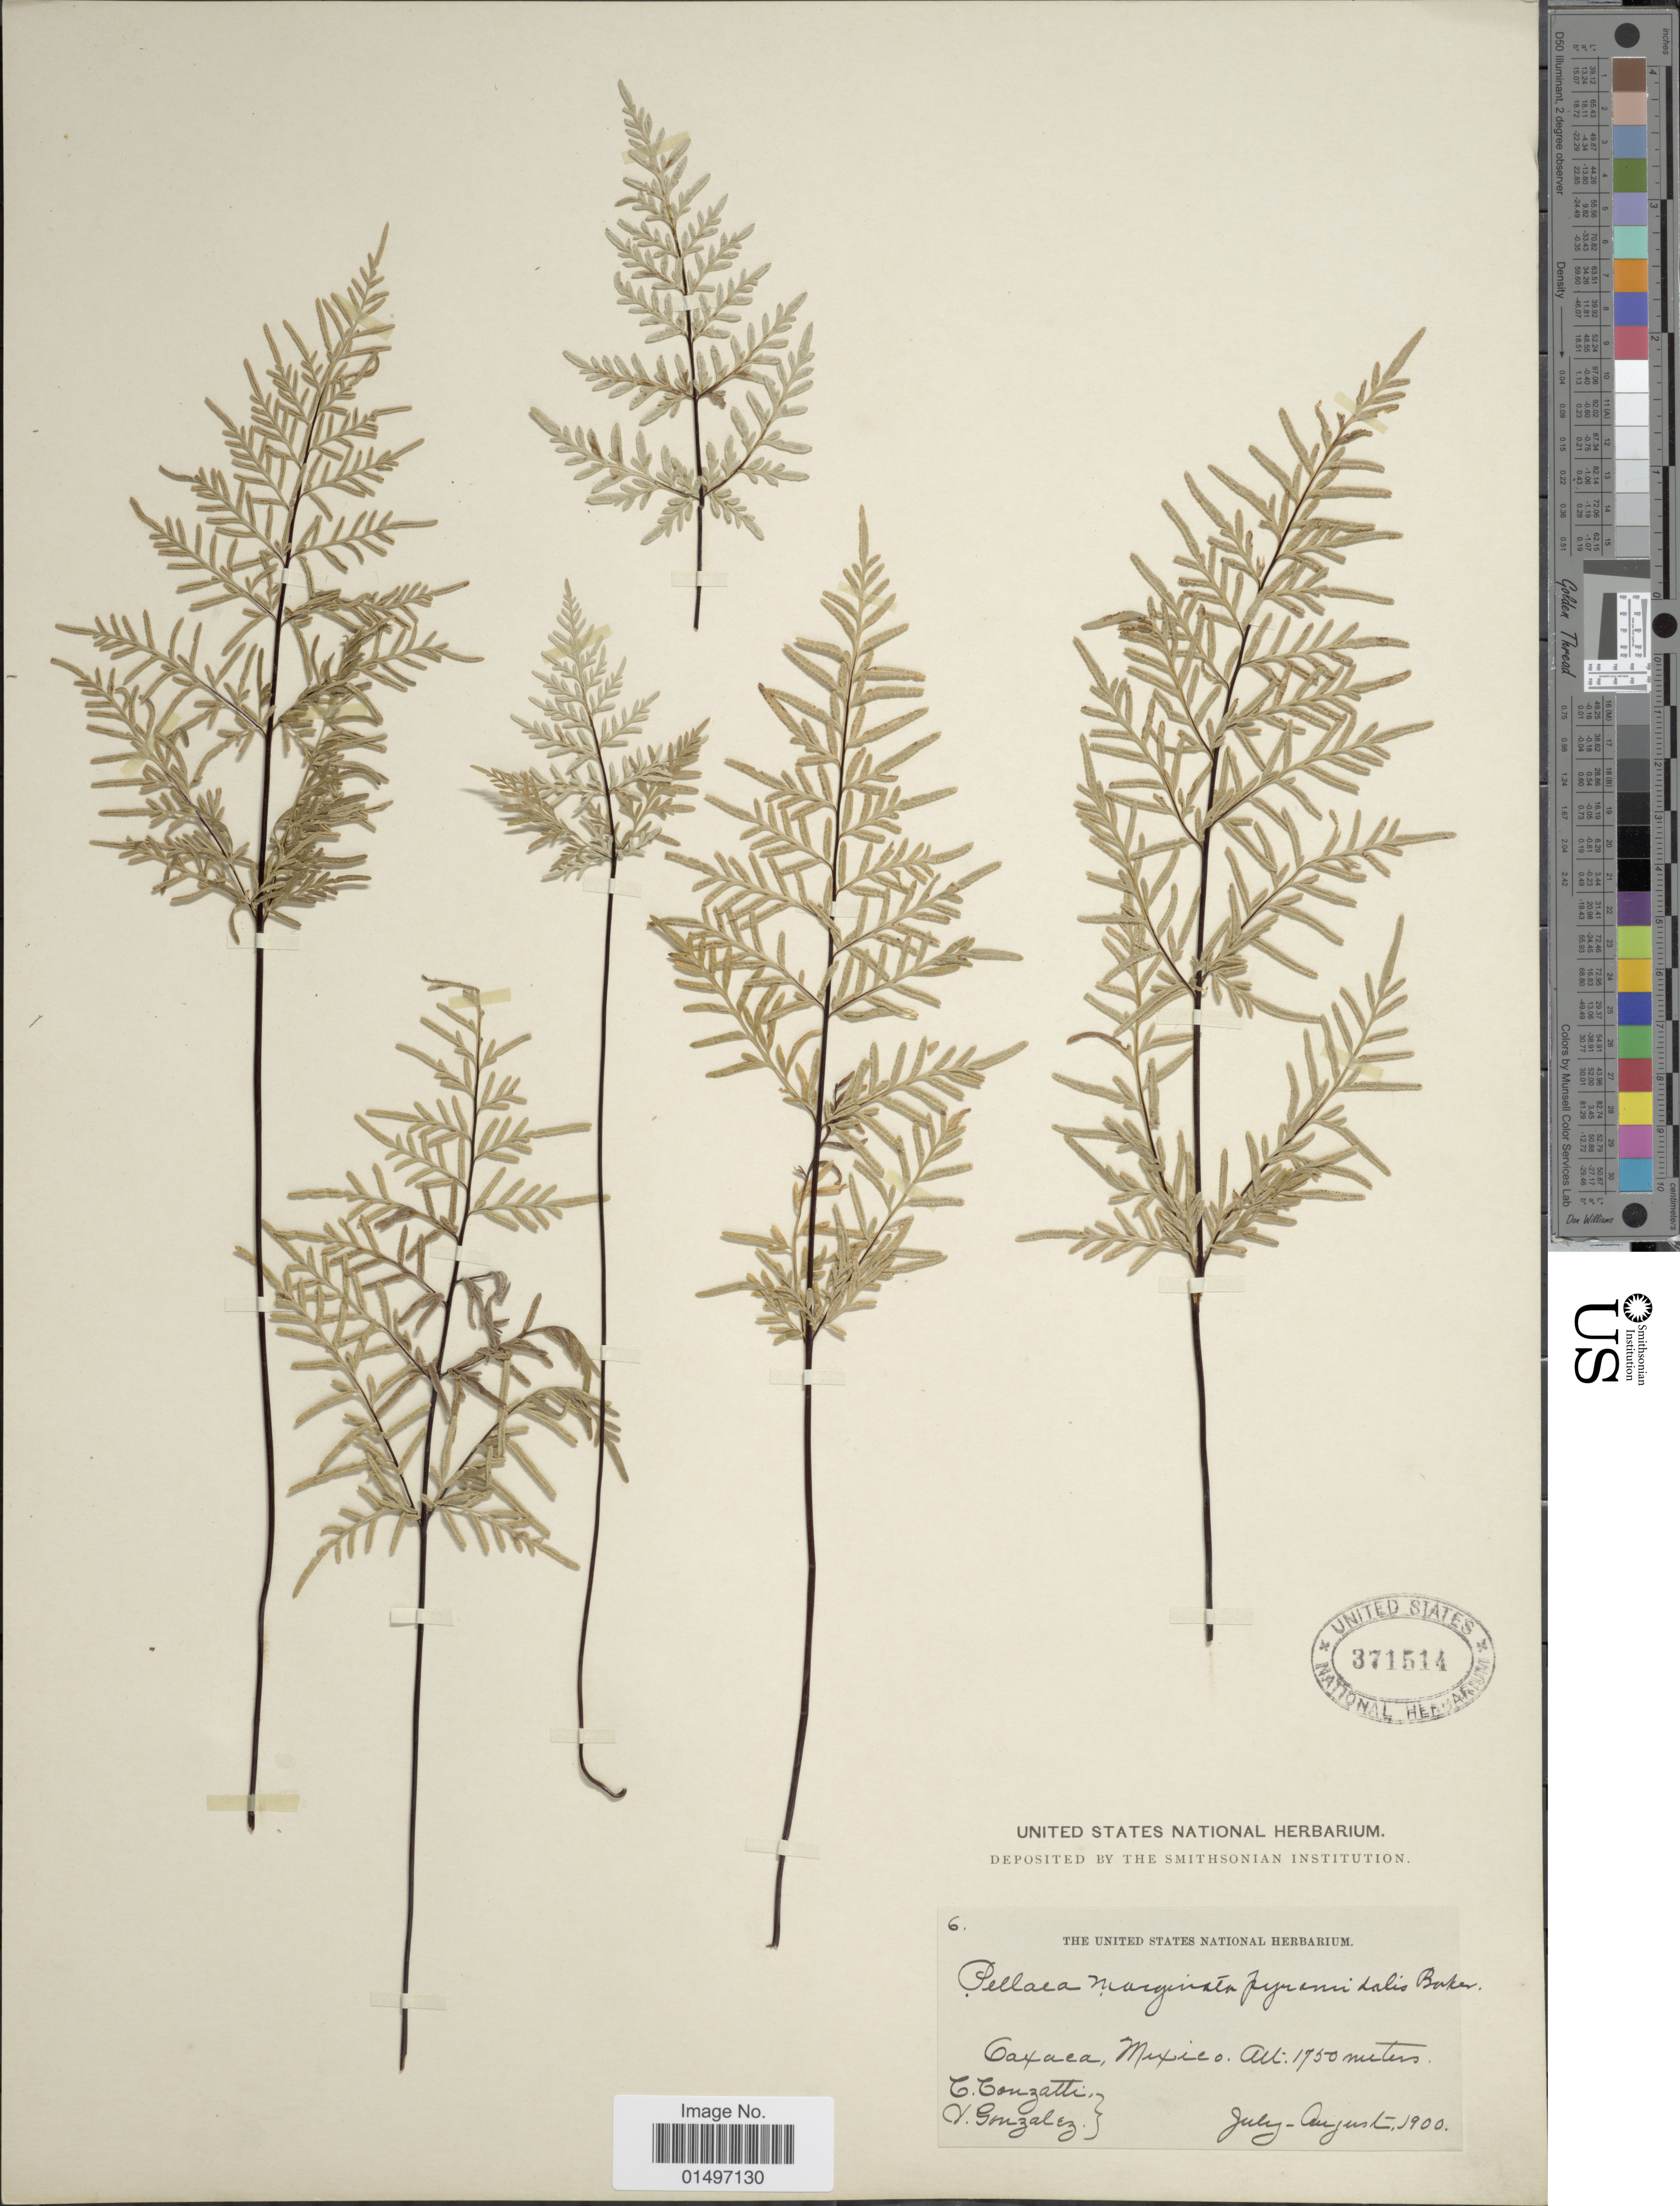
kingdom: Plantae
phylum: Tracheophyta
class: Polypodiopsida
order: Polypodiales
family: Pteridaceae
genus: Gaga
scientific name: Gaga hirsuta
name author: (Link) Fay W. Li & Windham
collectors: C. Conzatti & V. Gonzalez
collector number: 6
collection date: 1900-07/1900-08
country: Mexico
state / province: Oaxaca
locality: Oaxaca, Mexico.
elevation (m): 1750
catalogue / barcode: US 371514